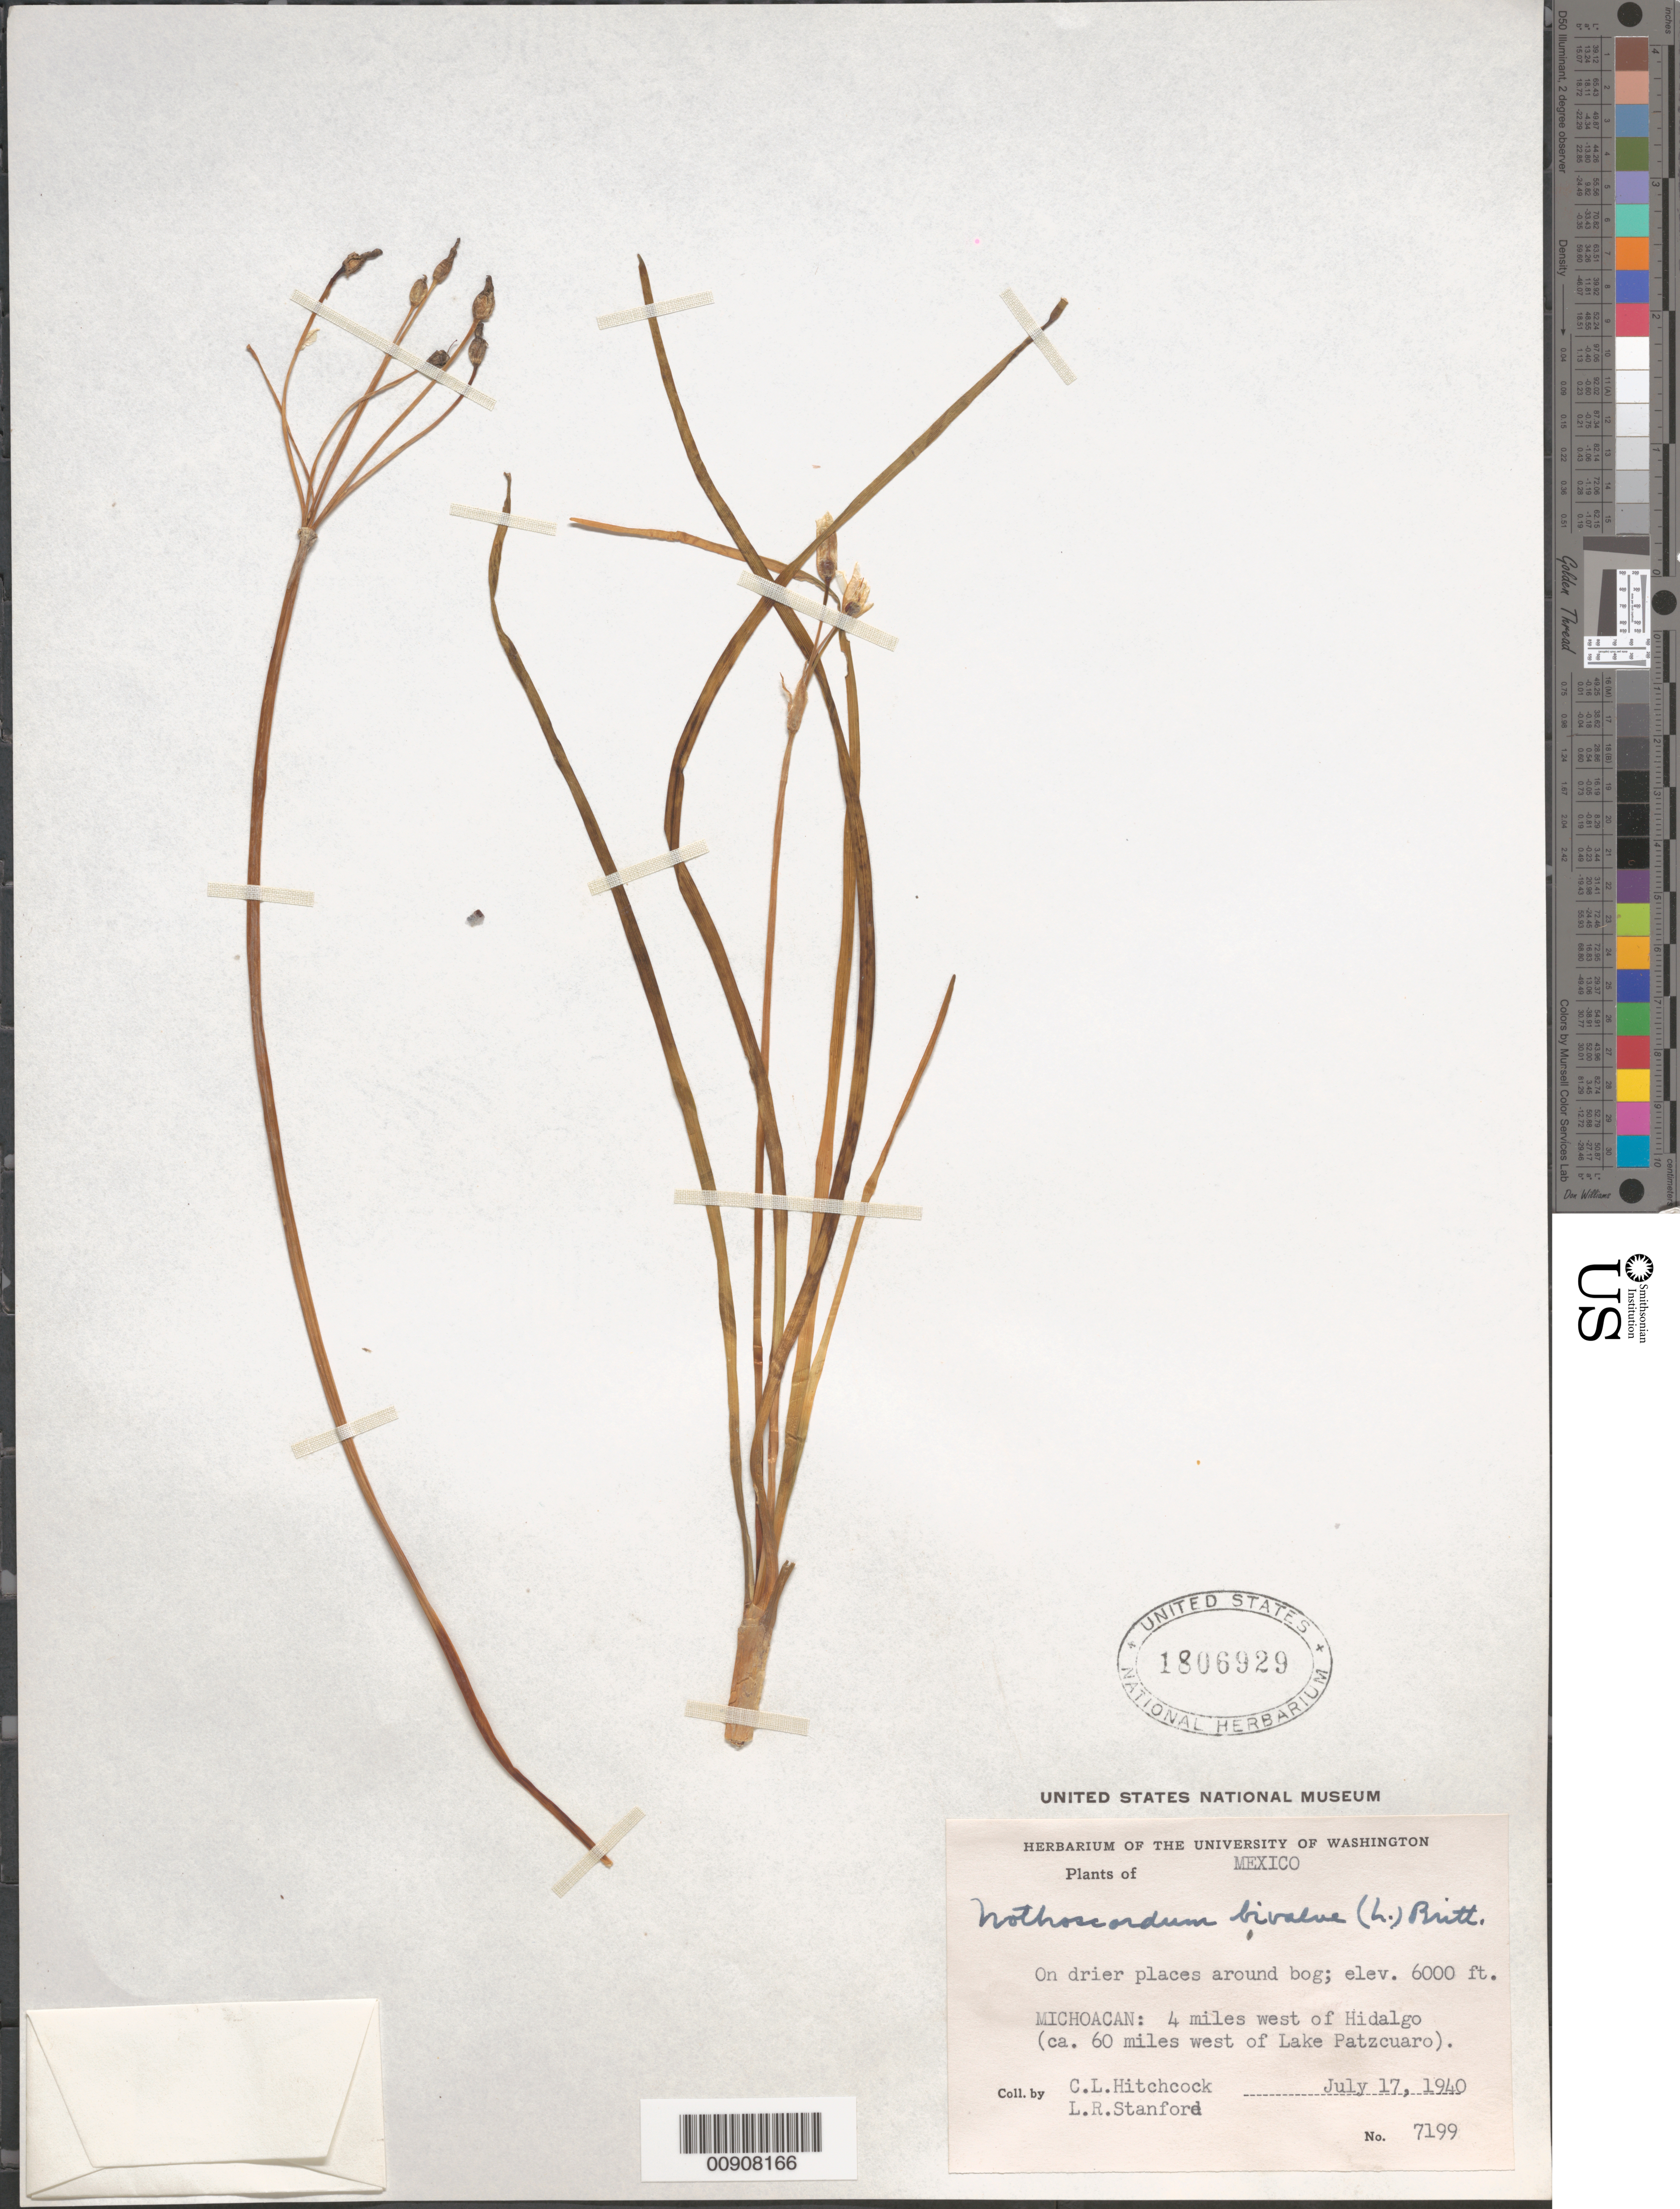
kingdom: Plantae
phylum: Tracheophyta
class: Liliopsida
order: Asparagales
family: Amaryllidaceae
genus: Nothoscordum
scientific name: Nothoscordum bivalve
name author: (L.) Britton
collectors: C. L. Hitchcock & L. R. Stanford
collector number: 7199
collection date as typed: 17 Jul 1940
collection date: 1940-07-17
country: Mexico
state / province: Michoacán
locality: Michoacán: 4 miles west of Hidalgo (ca. 60 miles west of Lake Patzcuaro).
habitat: On drier places around bog.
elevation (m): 1829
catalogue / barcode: US 1806929